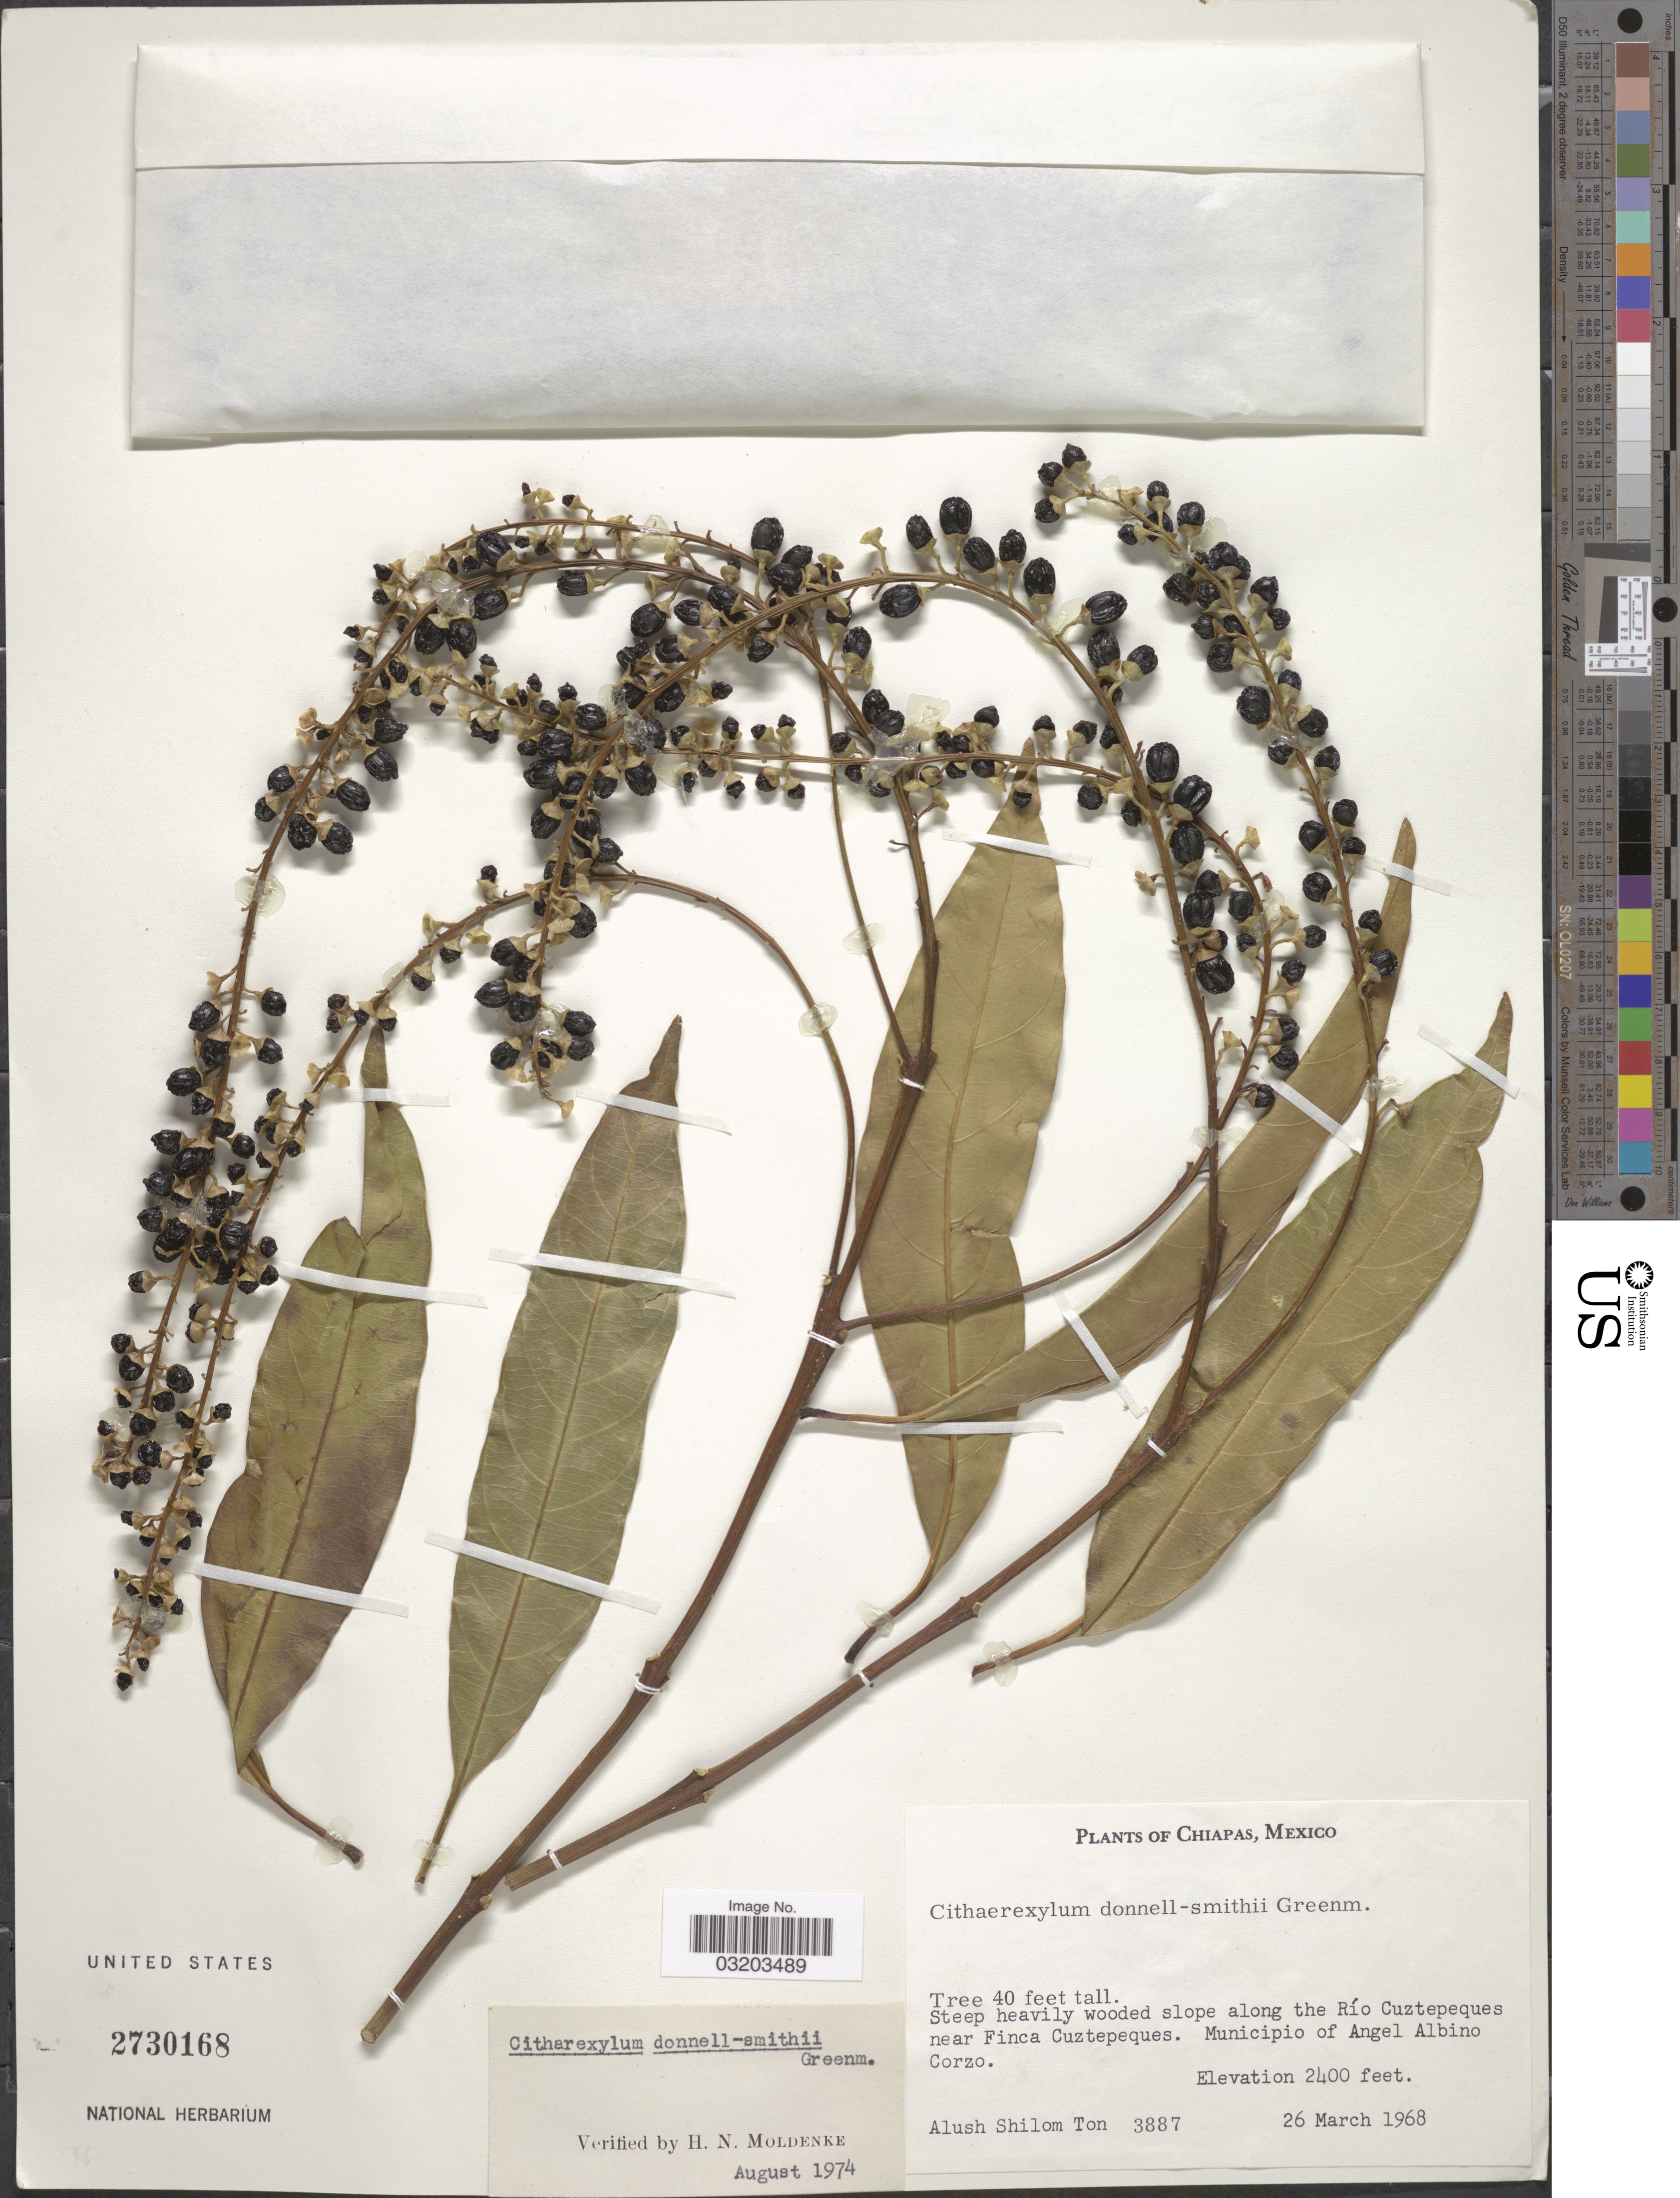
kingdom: Plantae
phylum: Tracheophyta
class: Magnoliopsida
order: Lamiales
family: Verbenaceae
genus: Citharexylum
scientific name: Citharexylum donnell-smithii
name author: Greenm.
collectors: A. S. Ton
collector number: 3887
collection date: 1968-03-26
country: Mexico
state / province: Chiapas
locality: Steep heavily wooded slope along the Río Cuztepeques near Finca Cuztepeques. Municipio of Angel Albino Corzo.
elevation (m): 732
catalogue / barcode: US 2730168